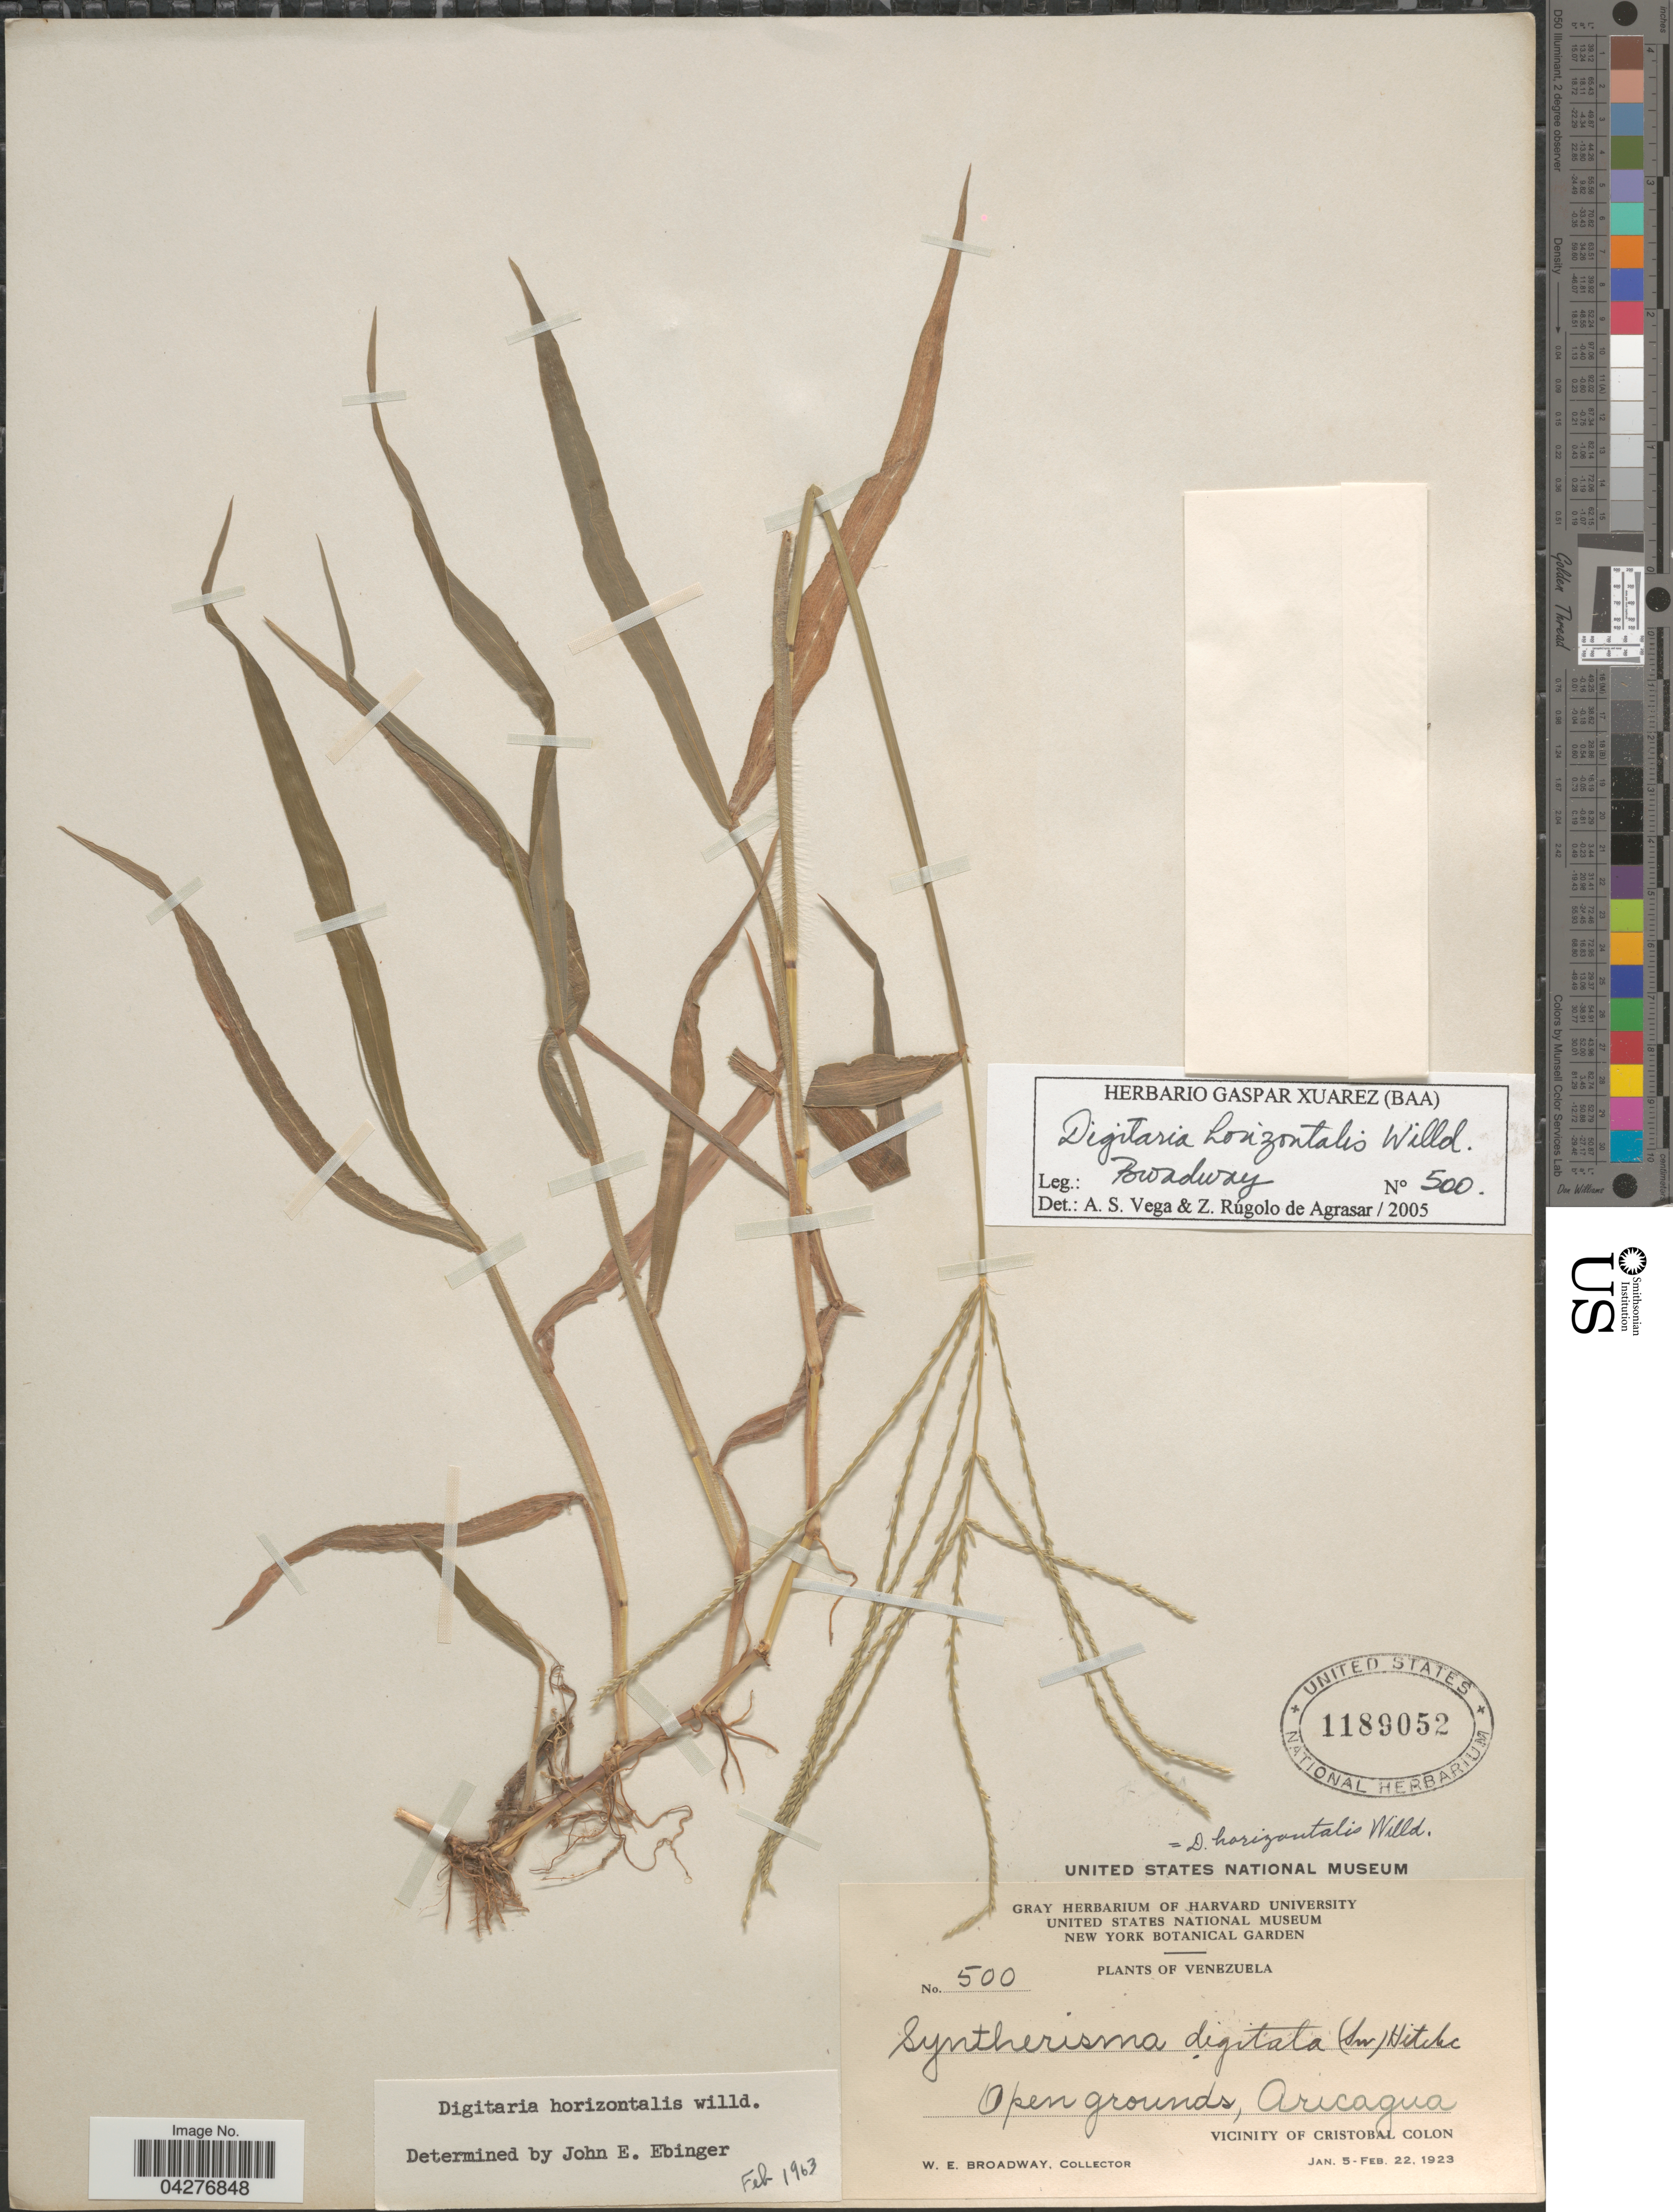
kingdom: Plantae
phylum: Tracheophyta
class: Liliopsida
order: Poales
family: Poaceae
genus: Digitaria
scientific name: Digitaria horizontalis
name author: Willd.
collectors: W. E. Broadway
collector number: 500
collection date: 1923-01-05/1923-02-22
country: Venezuela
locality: Open grounds, Aricagua. Vicinity of Cristobal Colon.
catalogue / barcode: US 1189052